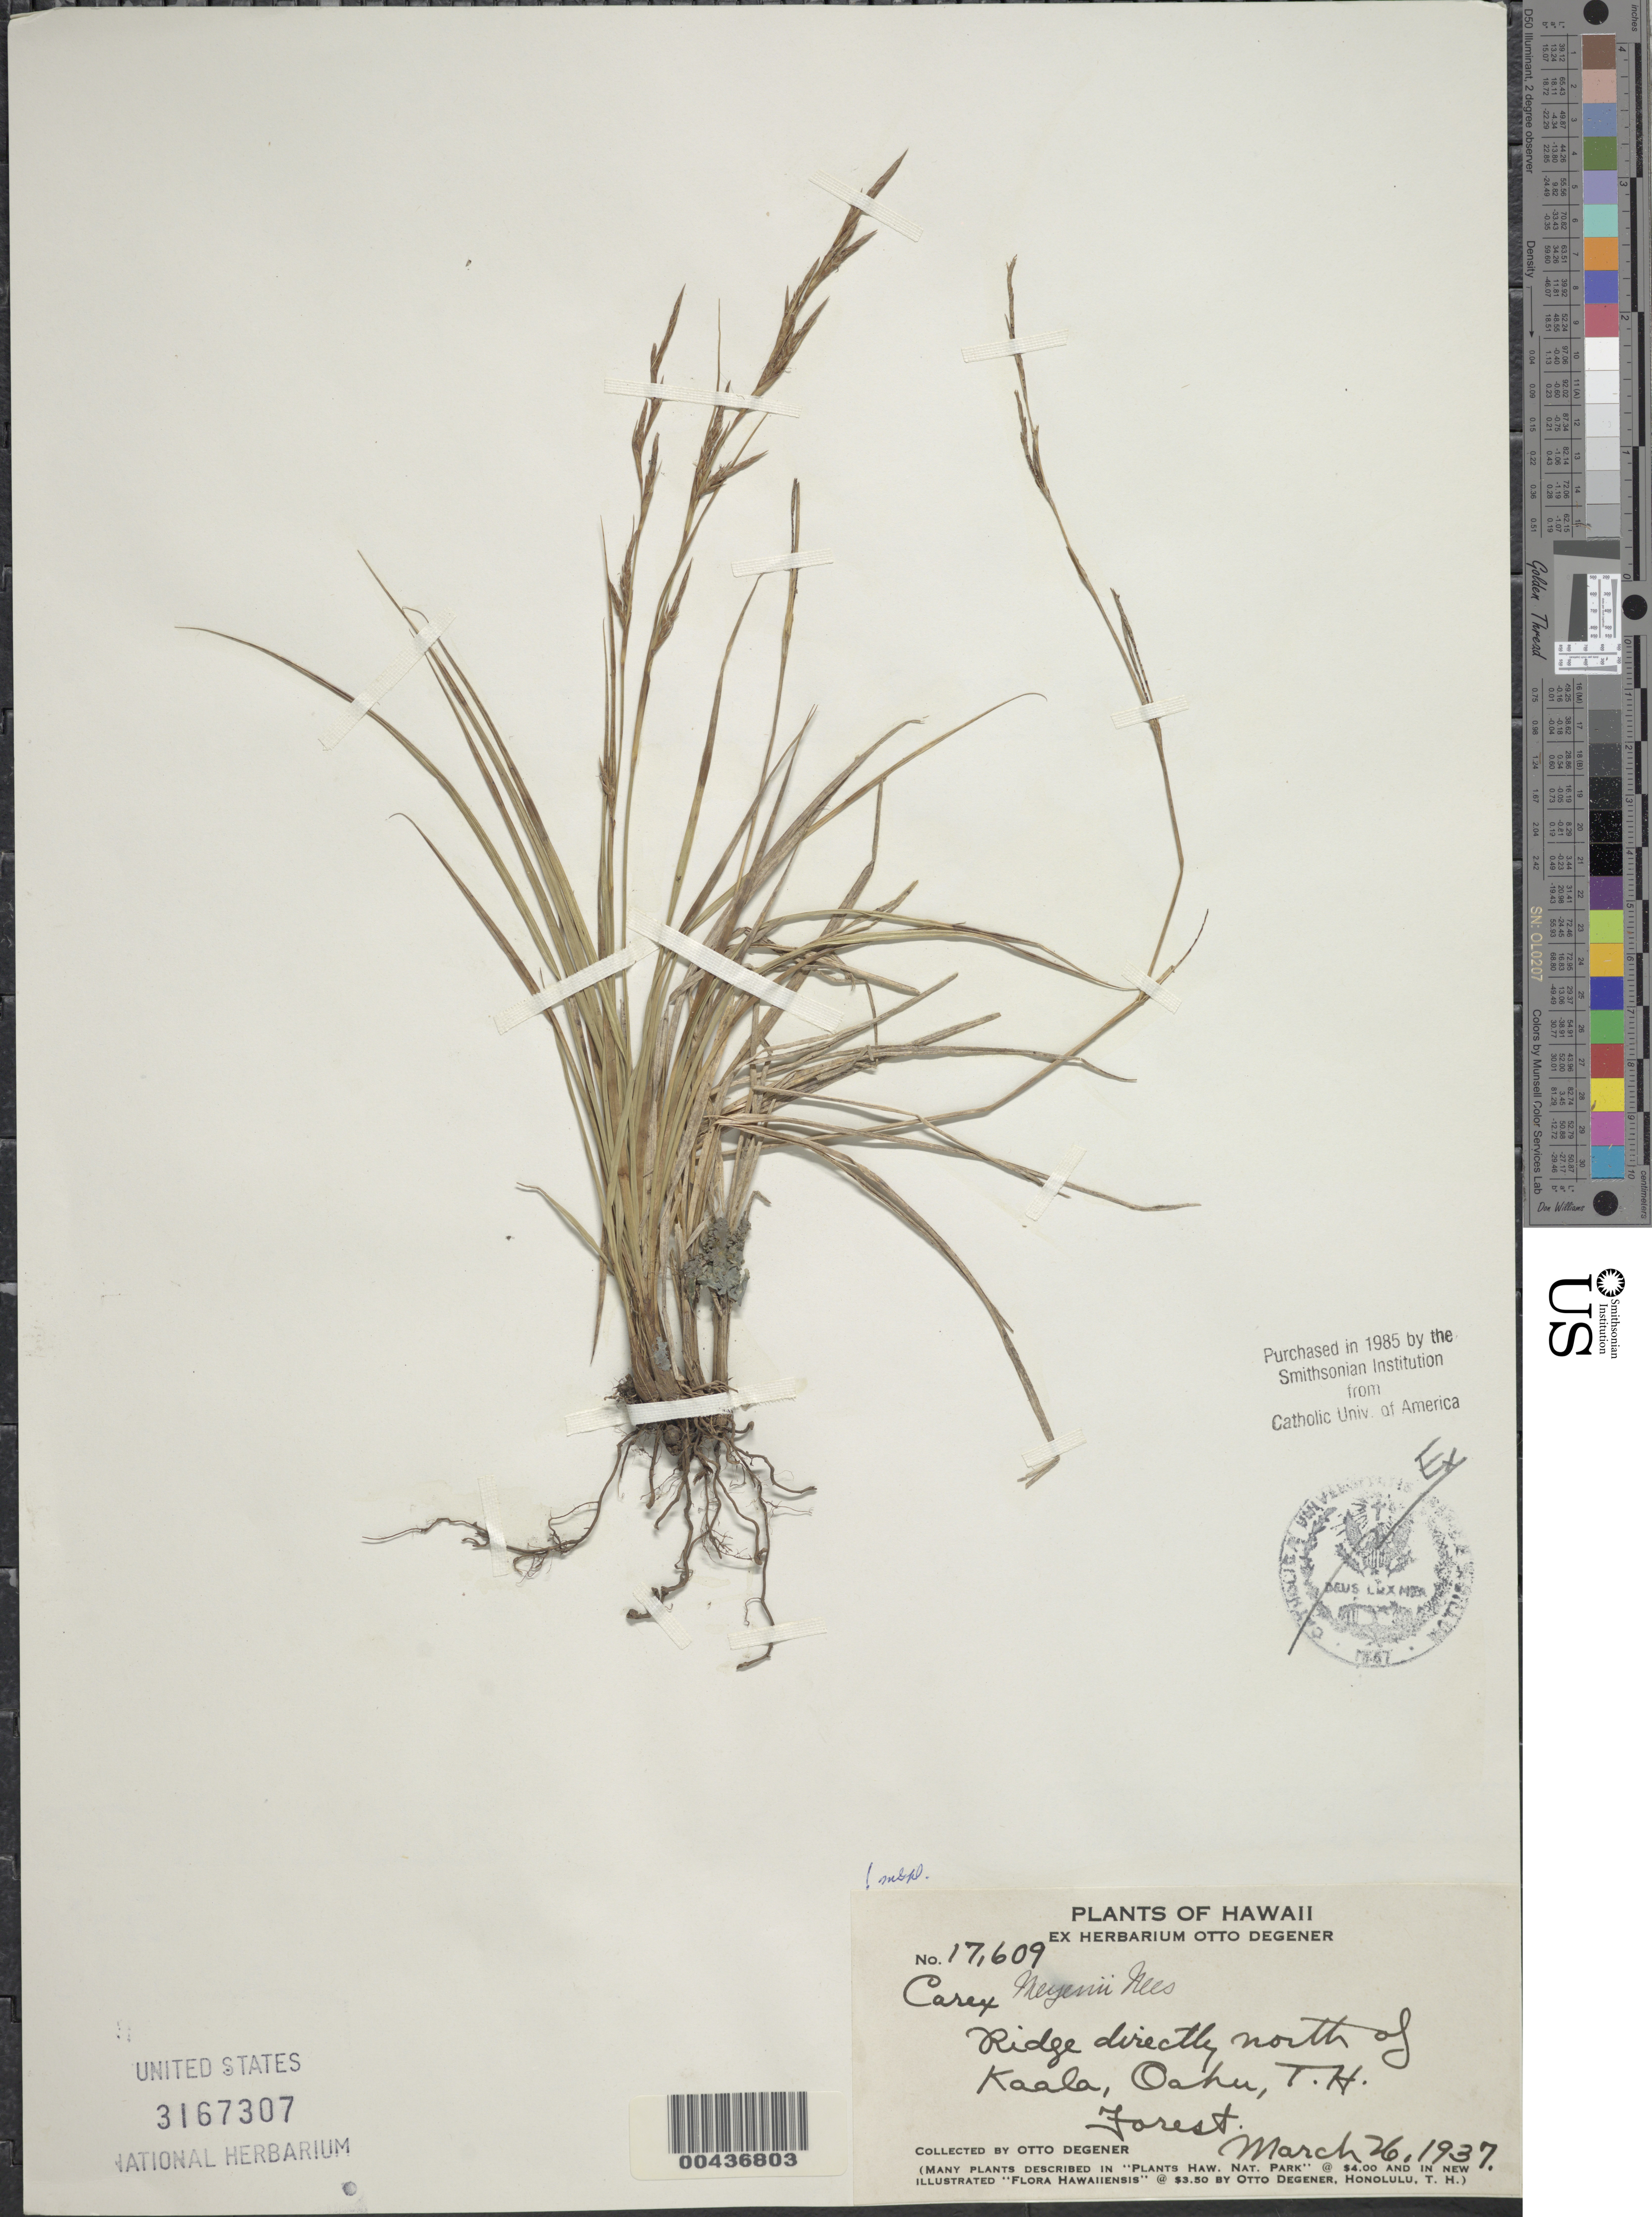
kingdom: Plantae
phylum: Tracheophyta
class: Liliopsida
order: Poales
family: Cyperaceae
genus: Carex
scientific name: Carex meyenii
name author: Nees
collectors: O. Degener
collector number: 17609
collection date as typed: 26 Mar 1937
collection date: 1937-03-26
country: United States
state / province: Hawaii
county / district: Honolulu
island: Oahu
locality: Ridge directly north of Kaala, Oahu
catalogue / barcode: US 3167307